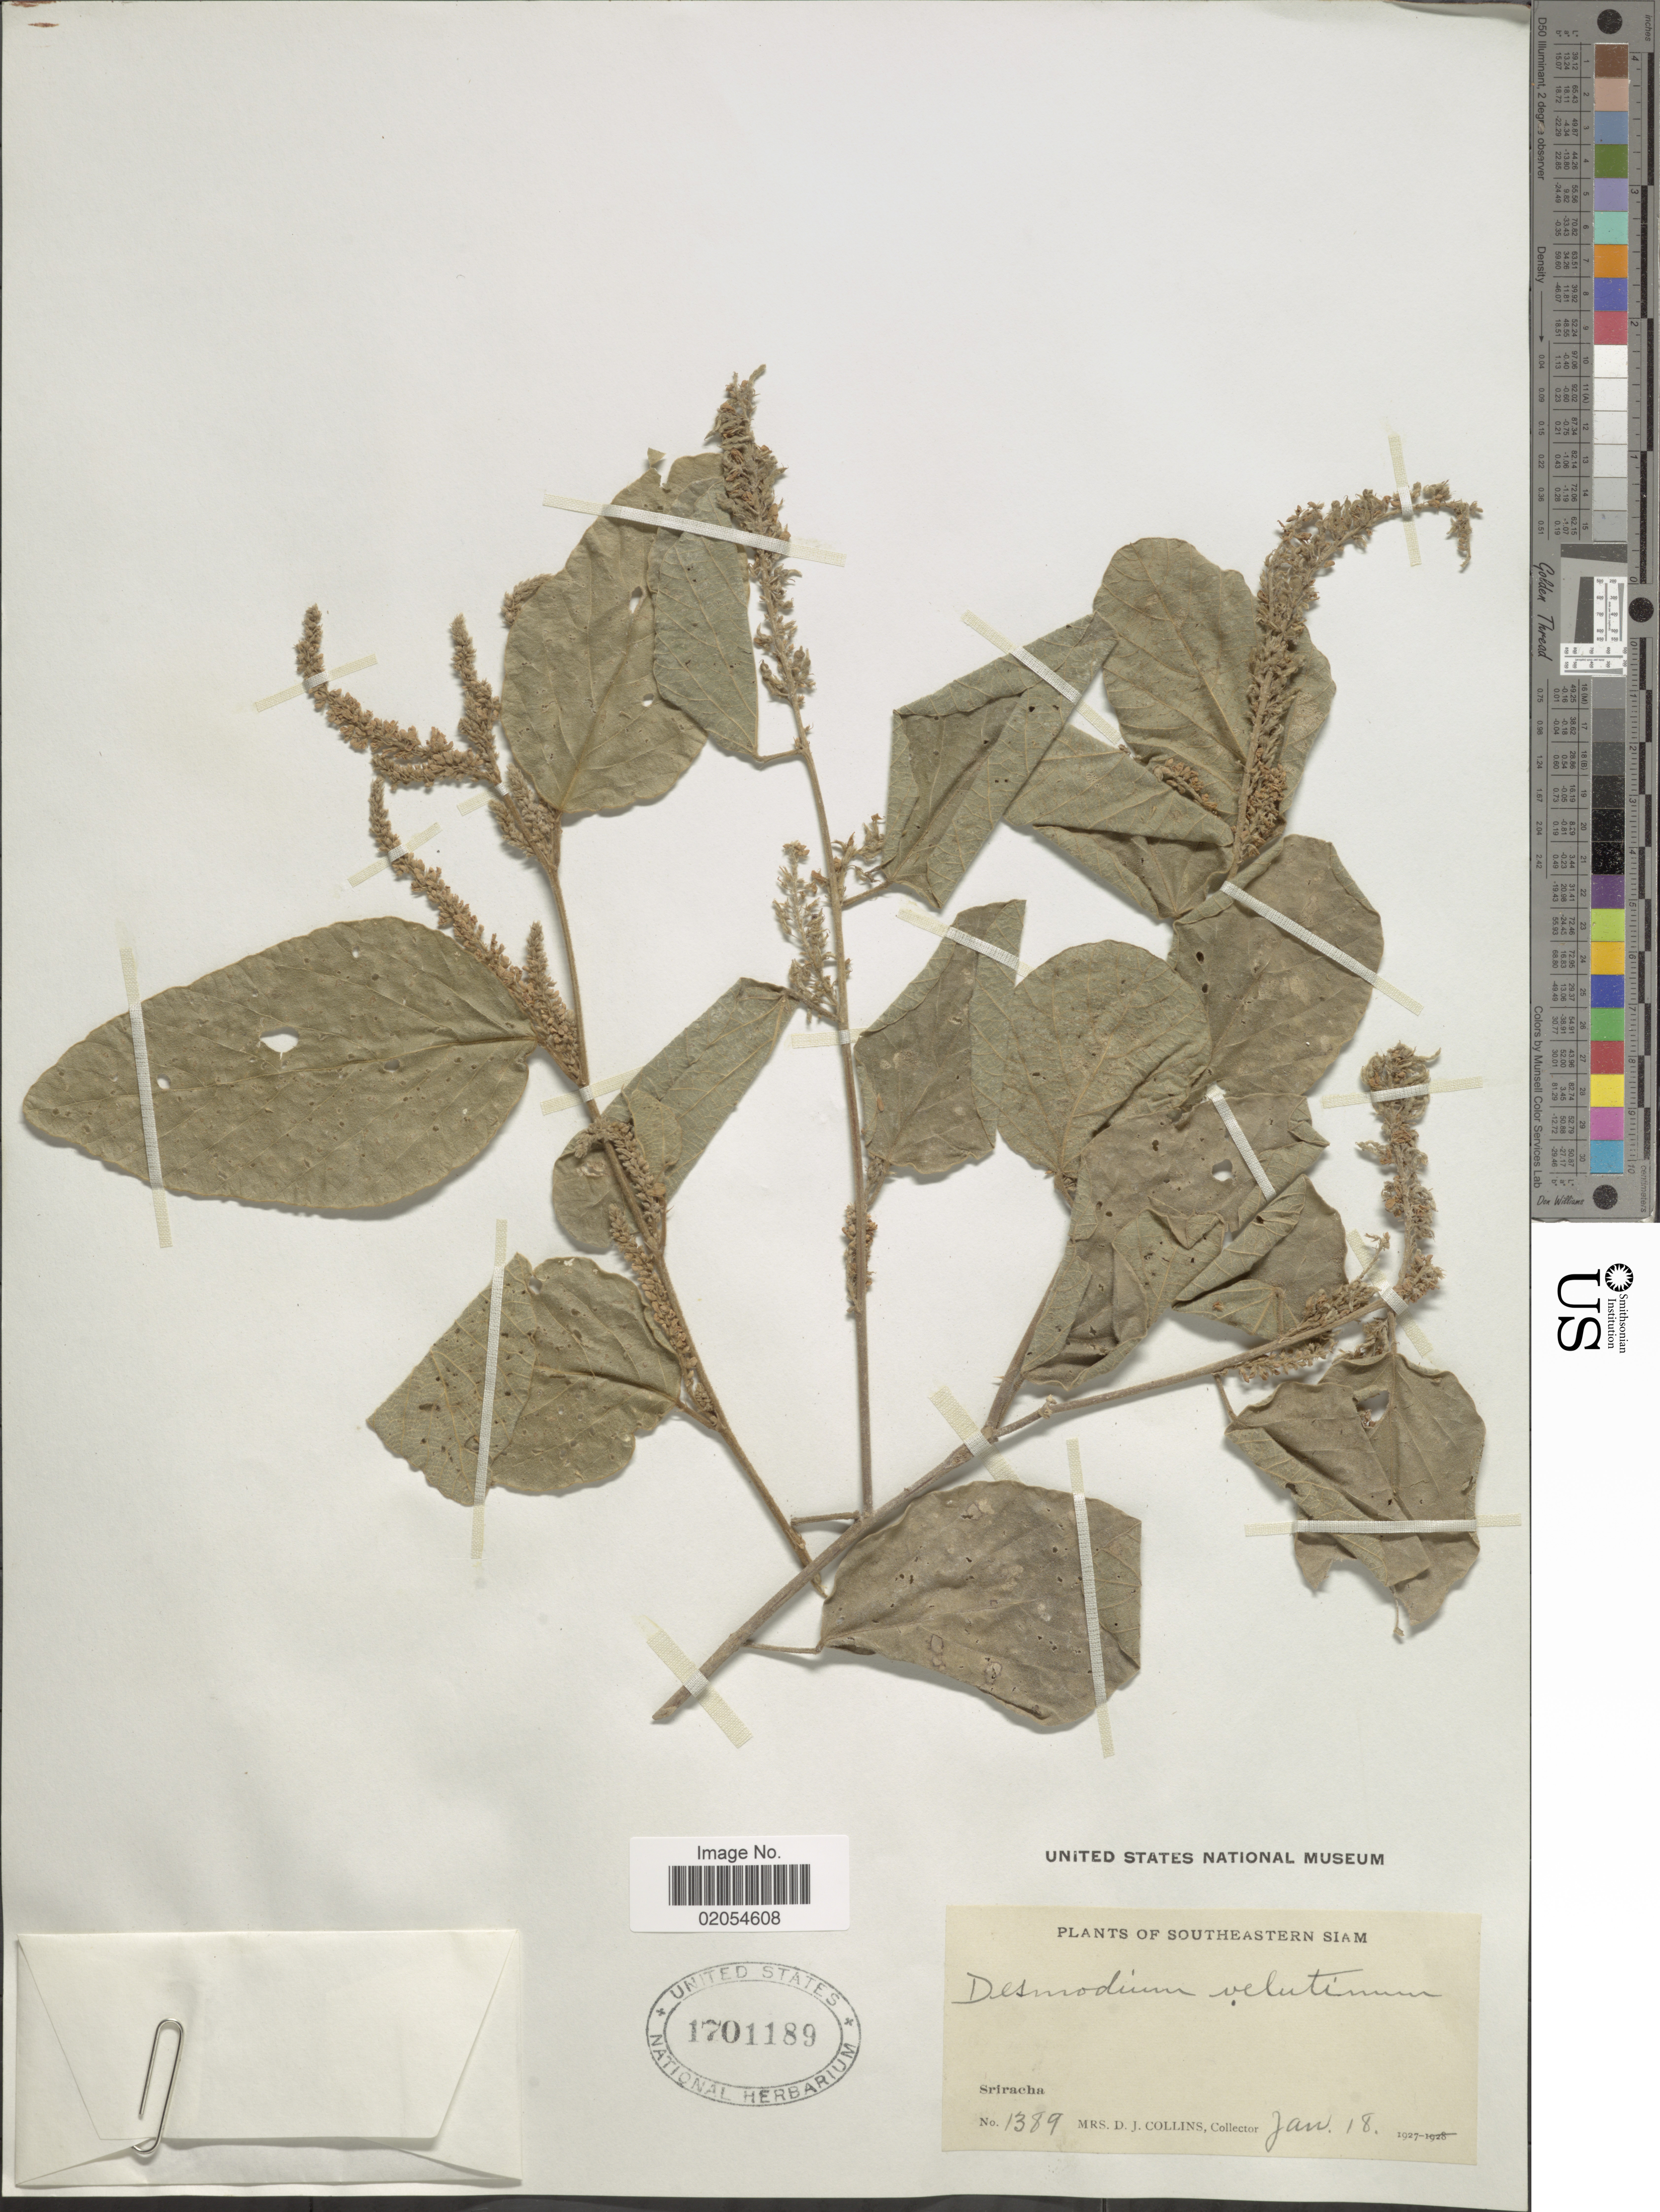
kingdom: Plantae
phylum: Tracheophyta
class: Magnoliopsida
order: Fabales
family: Fabaceae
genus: Polhillides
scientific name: Polhillides velutina subsp. velutina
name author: (Willd.) H. Ohashi & K. Ohashi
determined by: Strong, Mark T., (BOT), Smithsonian Institution - National Museum of Natural History (UNITED STATES)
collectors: Mrs. D. J. Collins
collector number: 1389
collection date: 1927-01-18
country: Thailand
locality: Southeastern Siam. Sriracha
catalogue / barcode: US 1701189